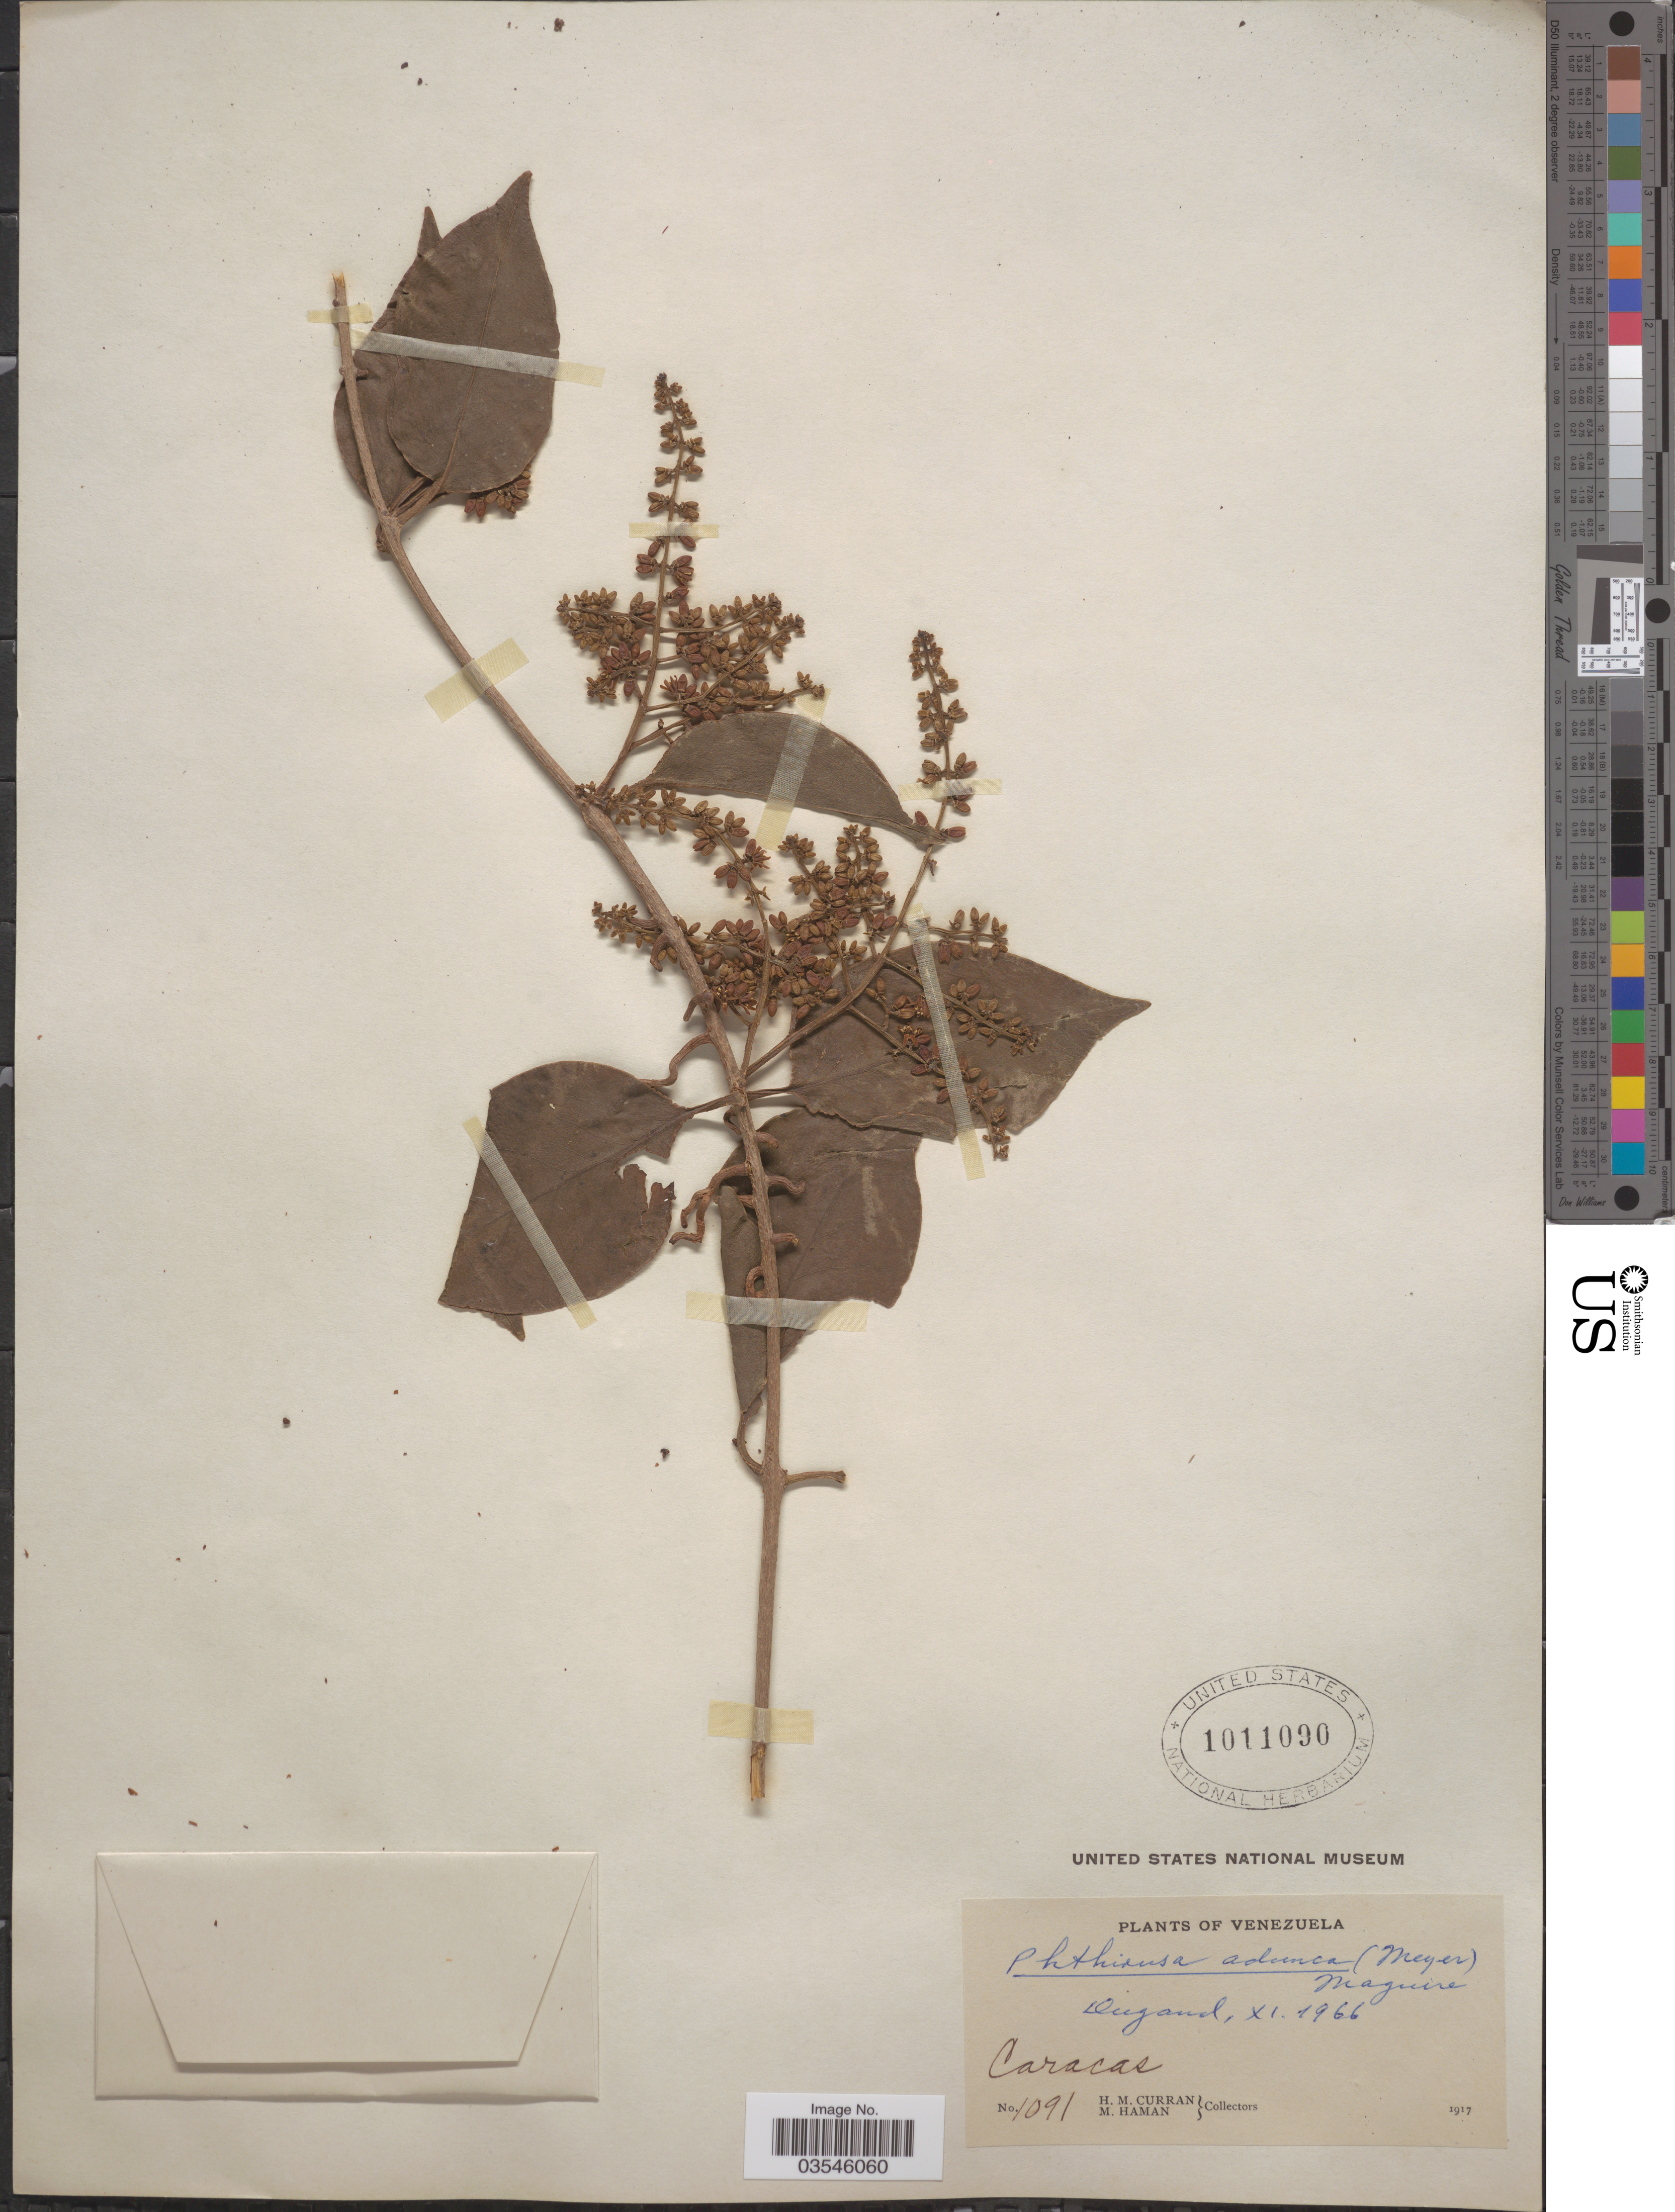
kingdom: Plantae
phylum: Tracheophyta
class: Magnoliopsida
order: Santalales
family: Loranthaceae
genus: Phthirusa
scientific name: Phthirusa adunca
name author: (G. Mey.) Maguire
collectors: H. M. Curran & M. Haman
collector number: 1091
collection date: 1917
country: Venezuela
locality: Caracas.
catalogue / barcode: US 1011090